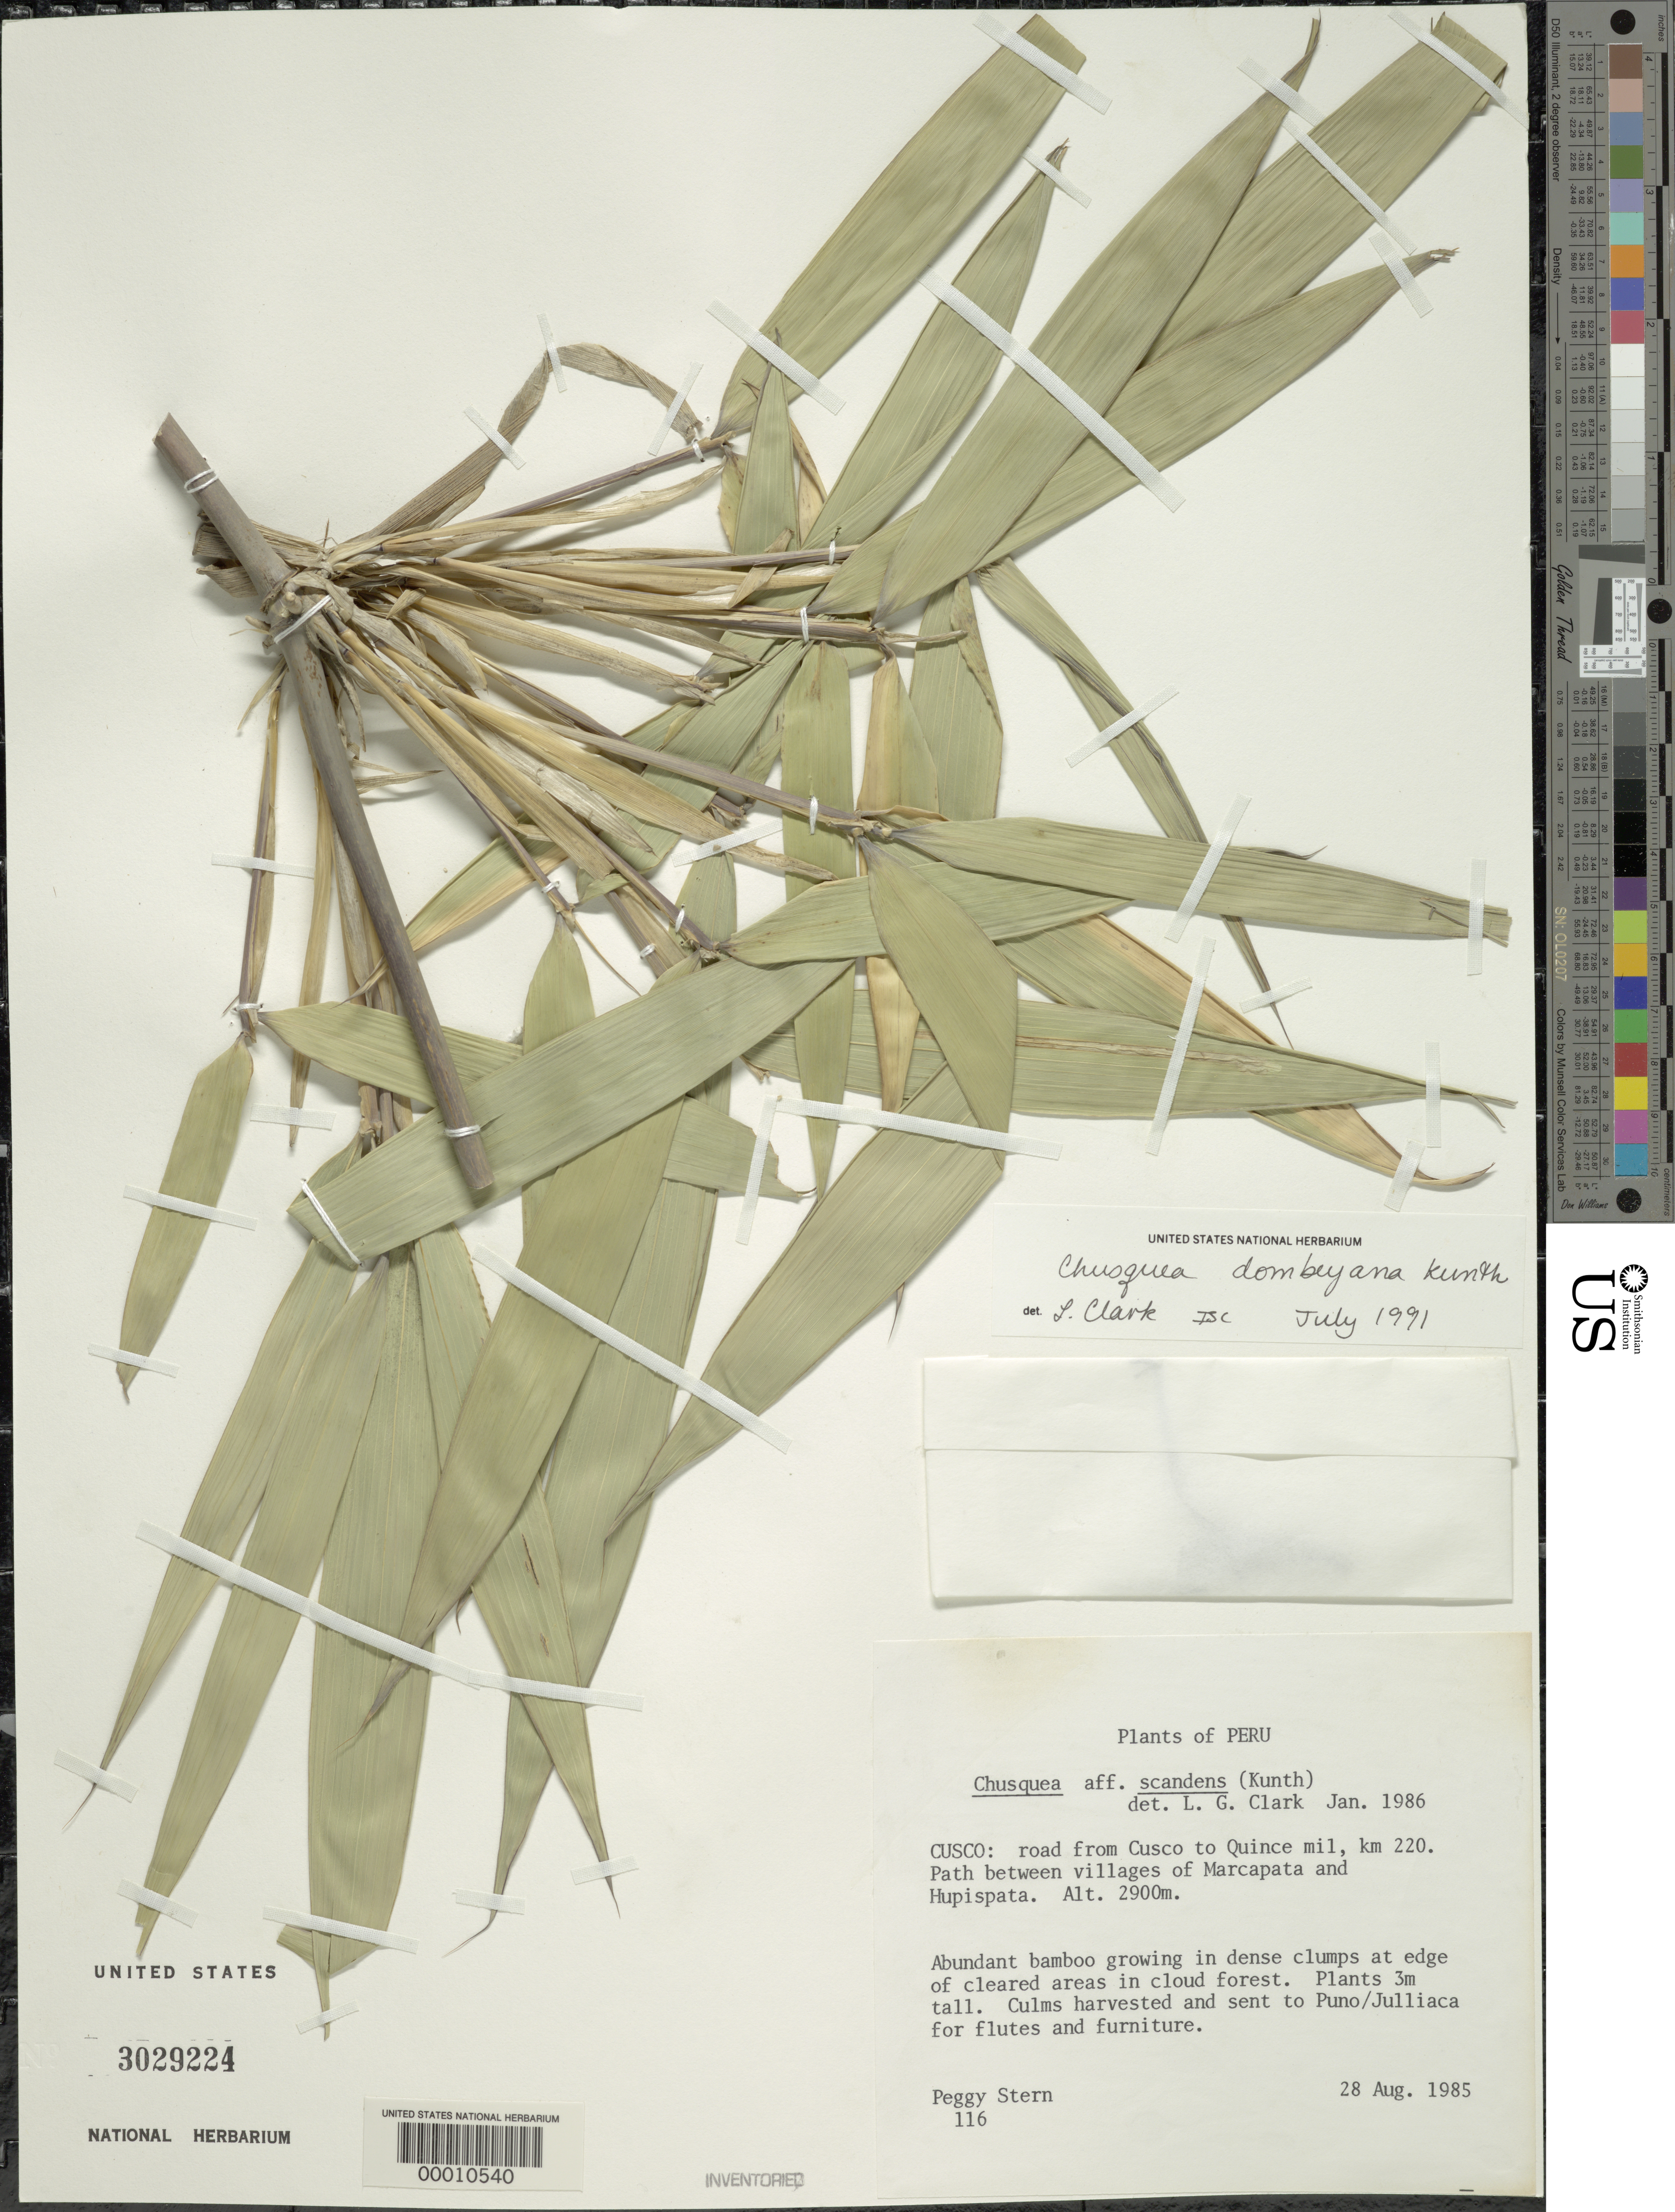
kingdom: Plantae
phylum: Tracheophyta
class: Liliopsida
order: Poales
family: Poaceae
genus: Chusquea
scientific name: Chusquea dombeyana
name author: Kunth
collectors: P. Stern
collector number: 116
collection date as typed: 28 Aug 1985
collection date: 1985-08-28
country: Peru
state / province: Cusco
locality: Road from Cusco to Quince Mil, km 220; path between villages of Marcapata and Hupispata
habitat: At edge of cleared areas in cloud forest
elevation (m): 2900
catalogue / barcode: US 3029224